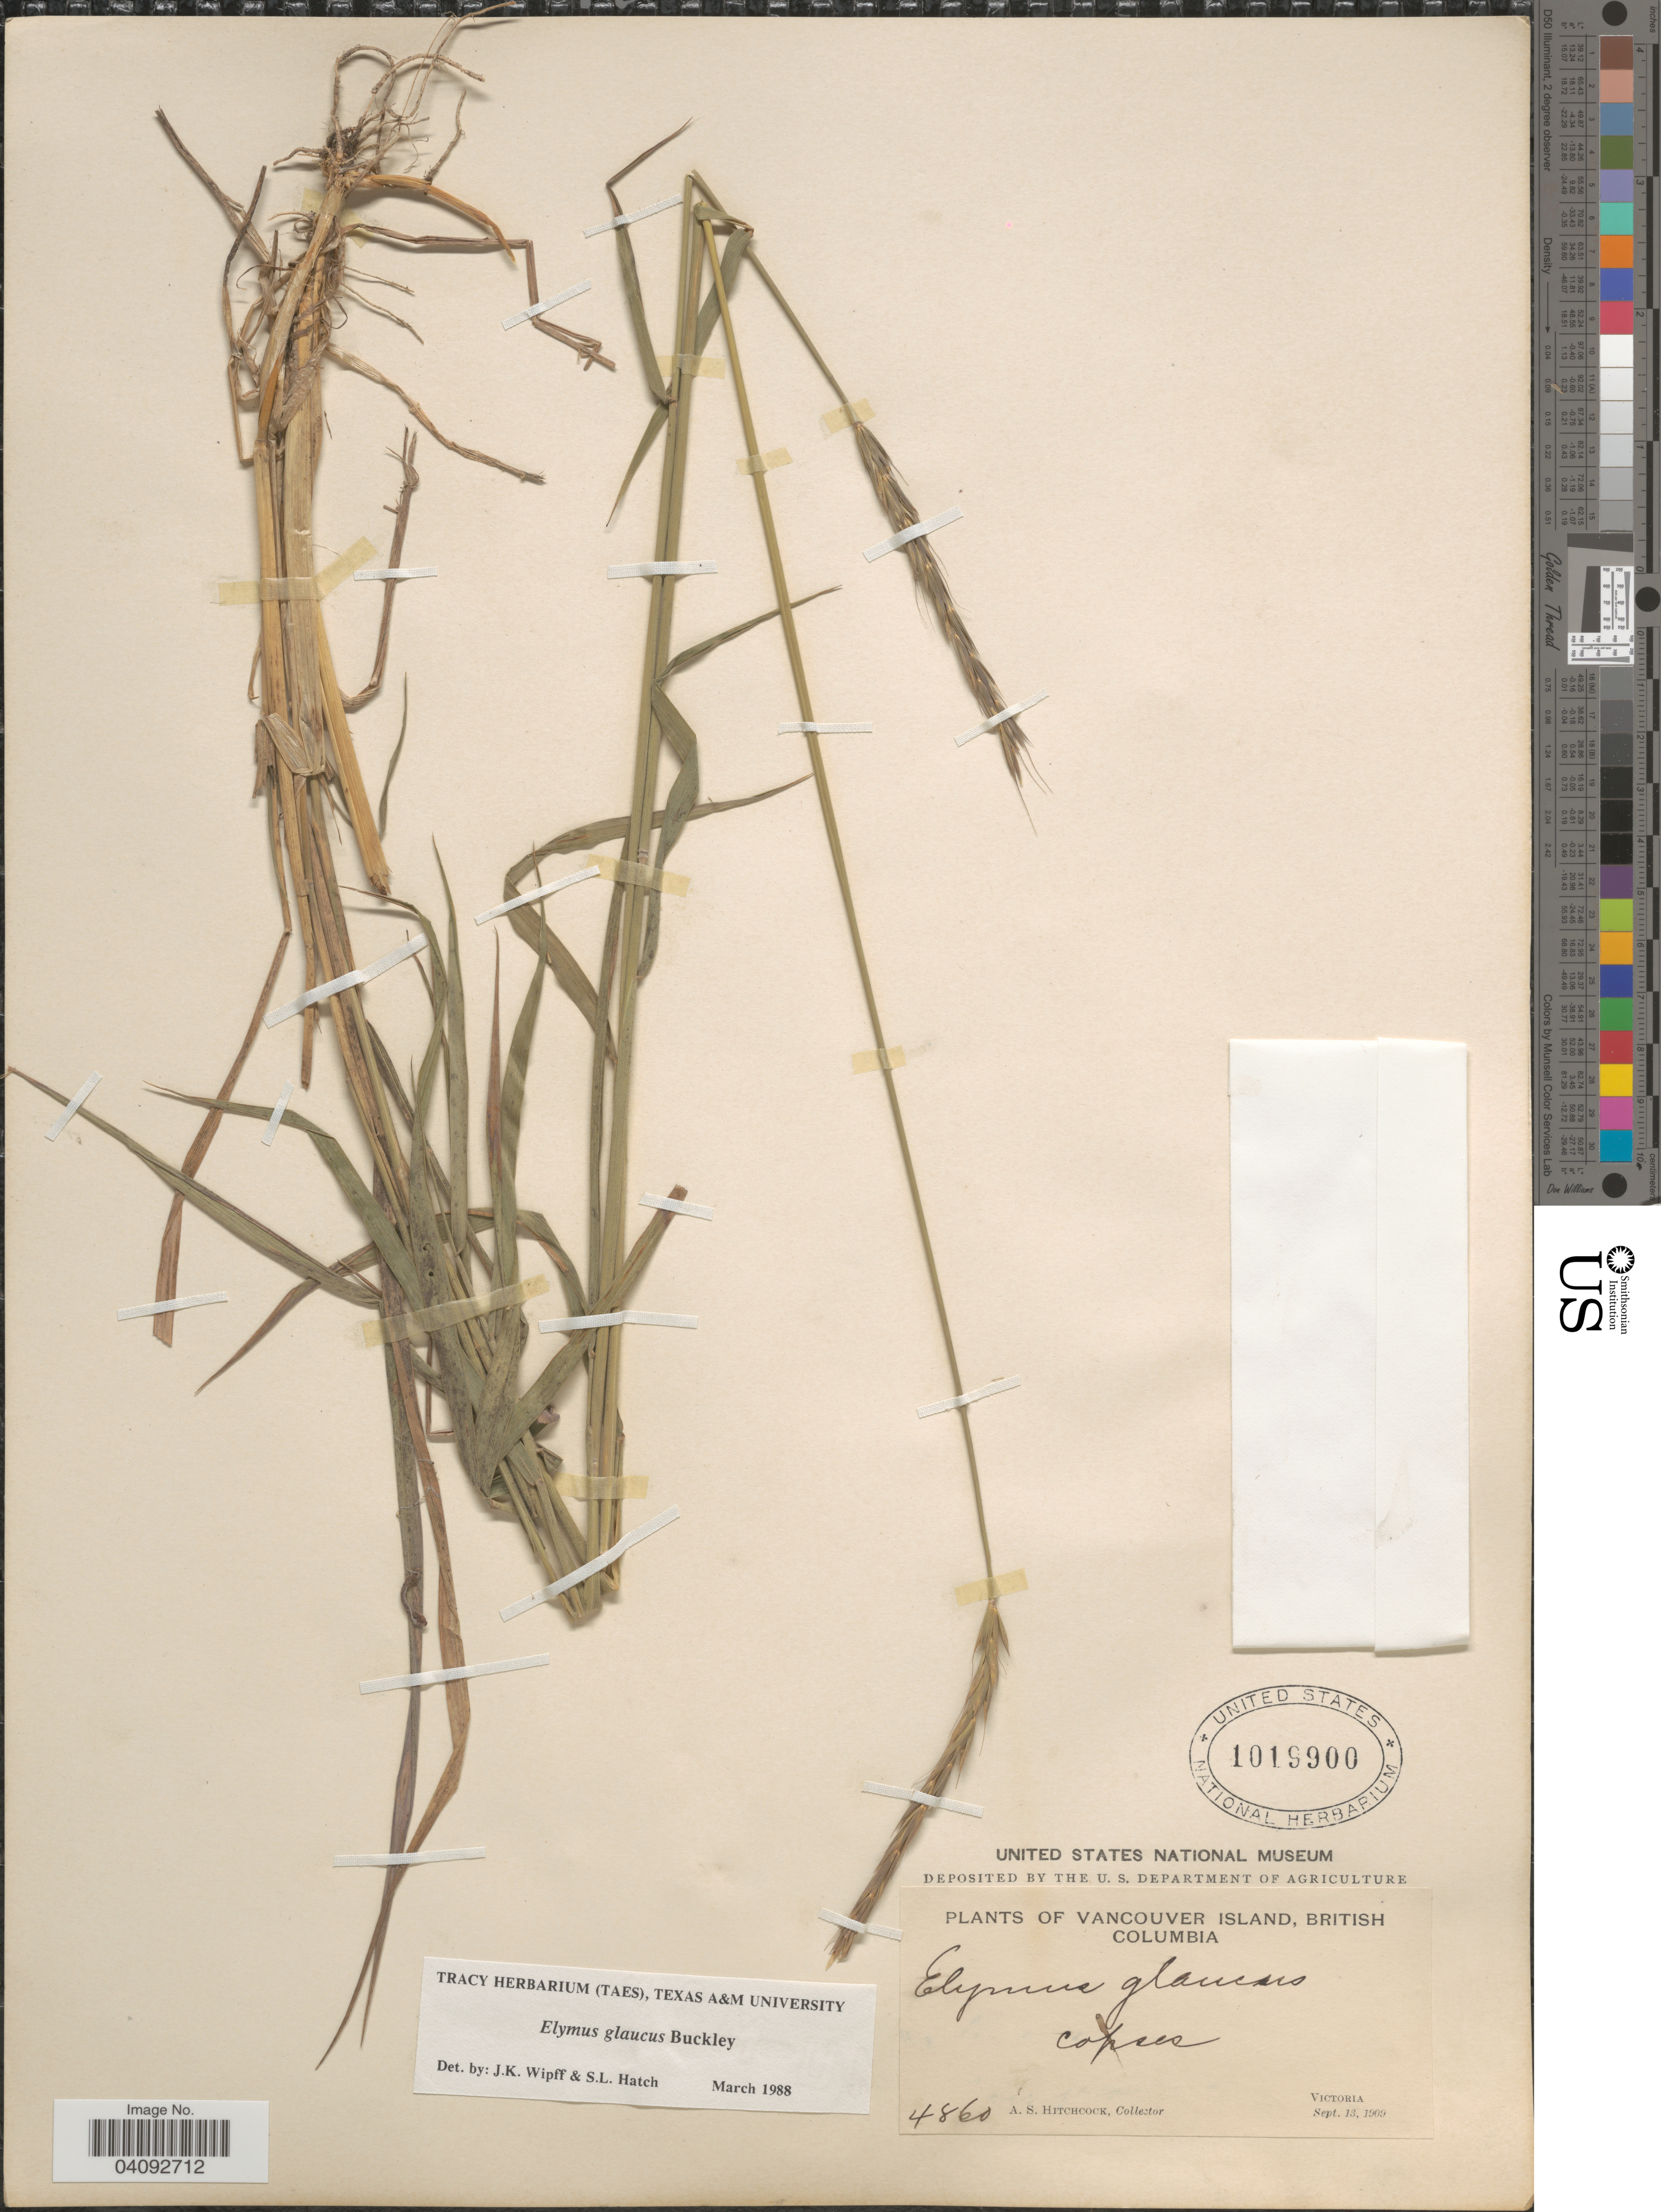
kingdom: Plantae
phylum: Tracheophyta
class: Liliopsida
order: Poales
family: Poaceae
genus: Elymus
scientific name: Elymus glabriflorus var. glabriflorus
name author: (Vasey ex L.H. Dewey) Scribn. & C.R. Ball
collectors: A. S. Hitchcock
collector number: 4860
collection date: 1909-09-13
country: Canada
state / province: British Columbia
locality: Vancouver Island. Copses. Victoria.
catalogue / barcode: US 1019900